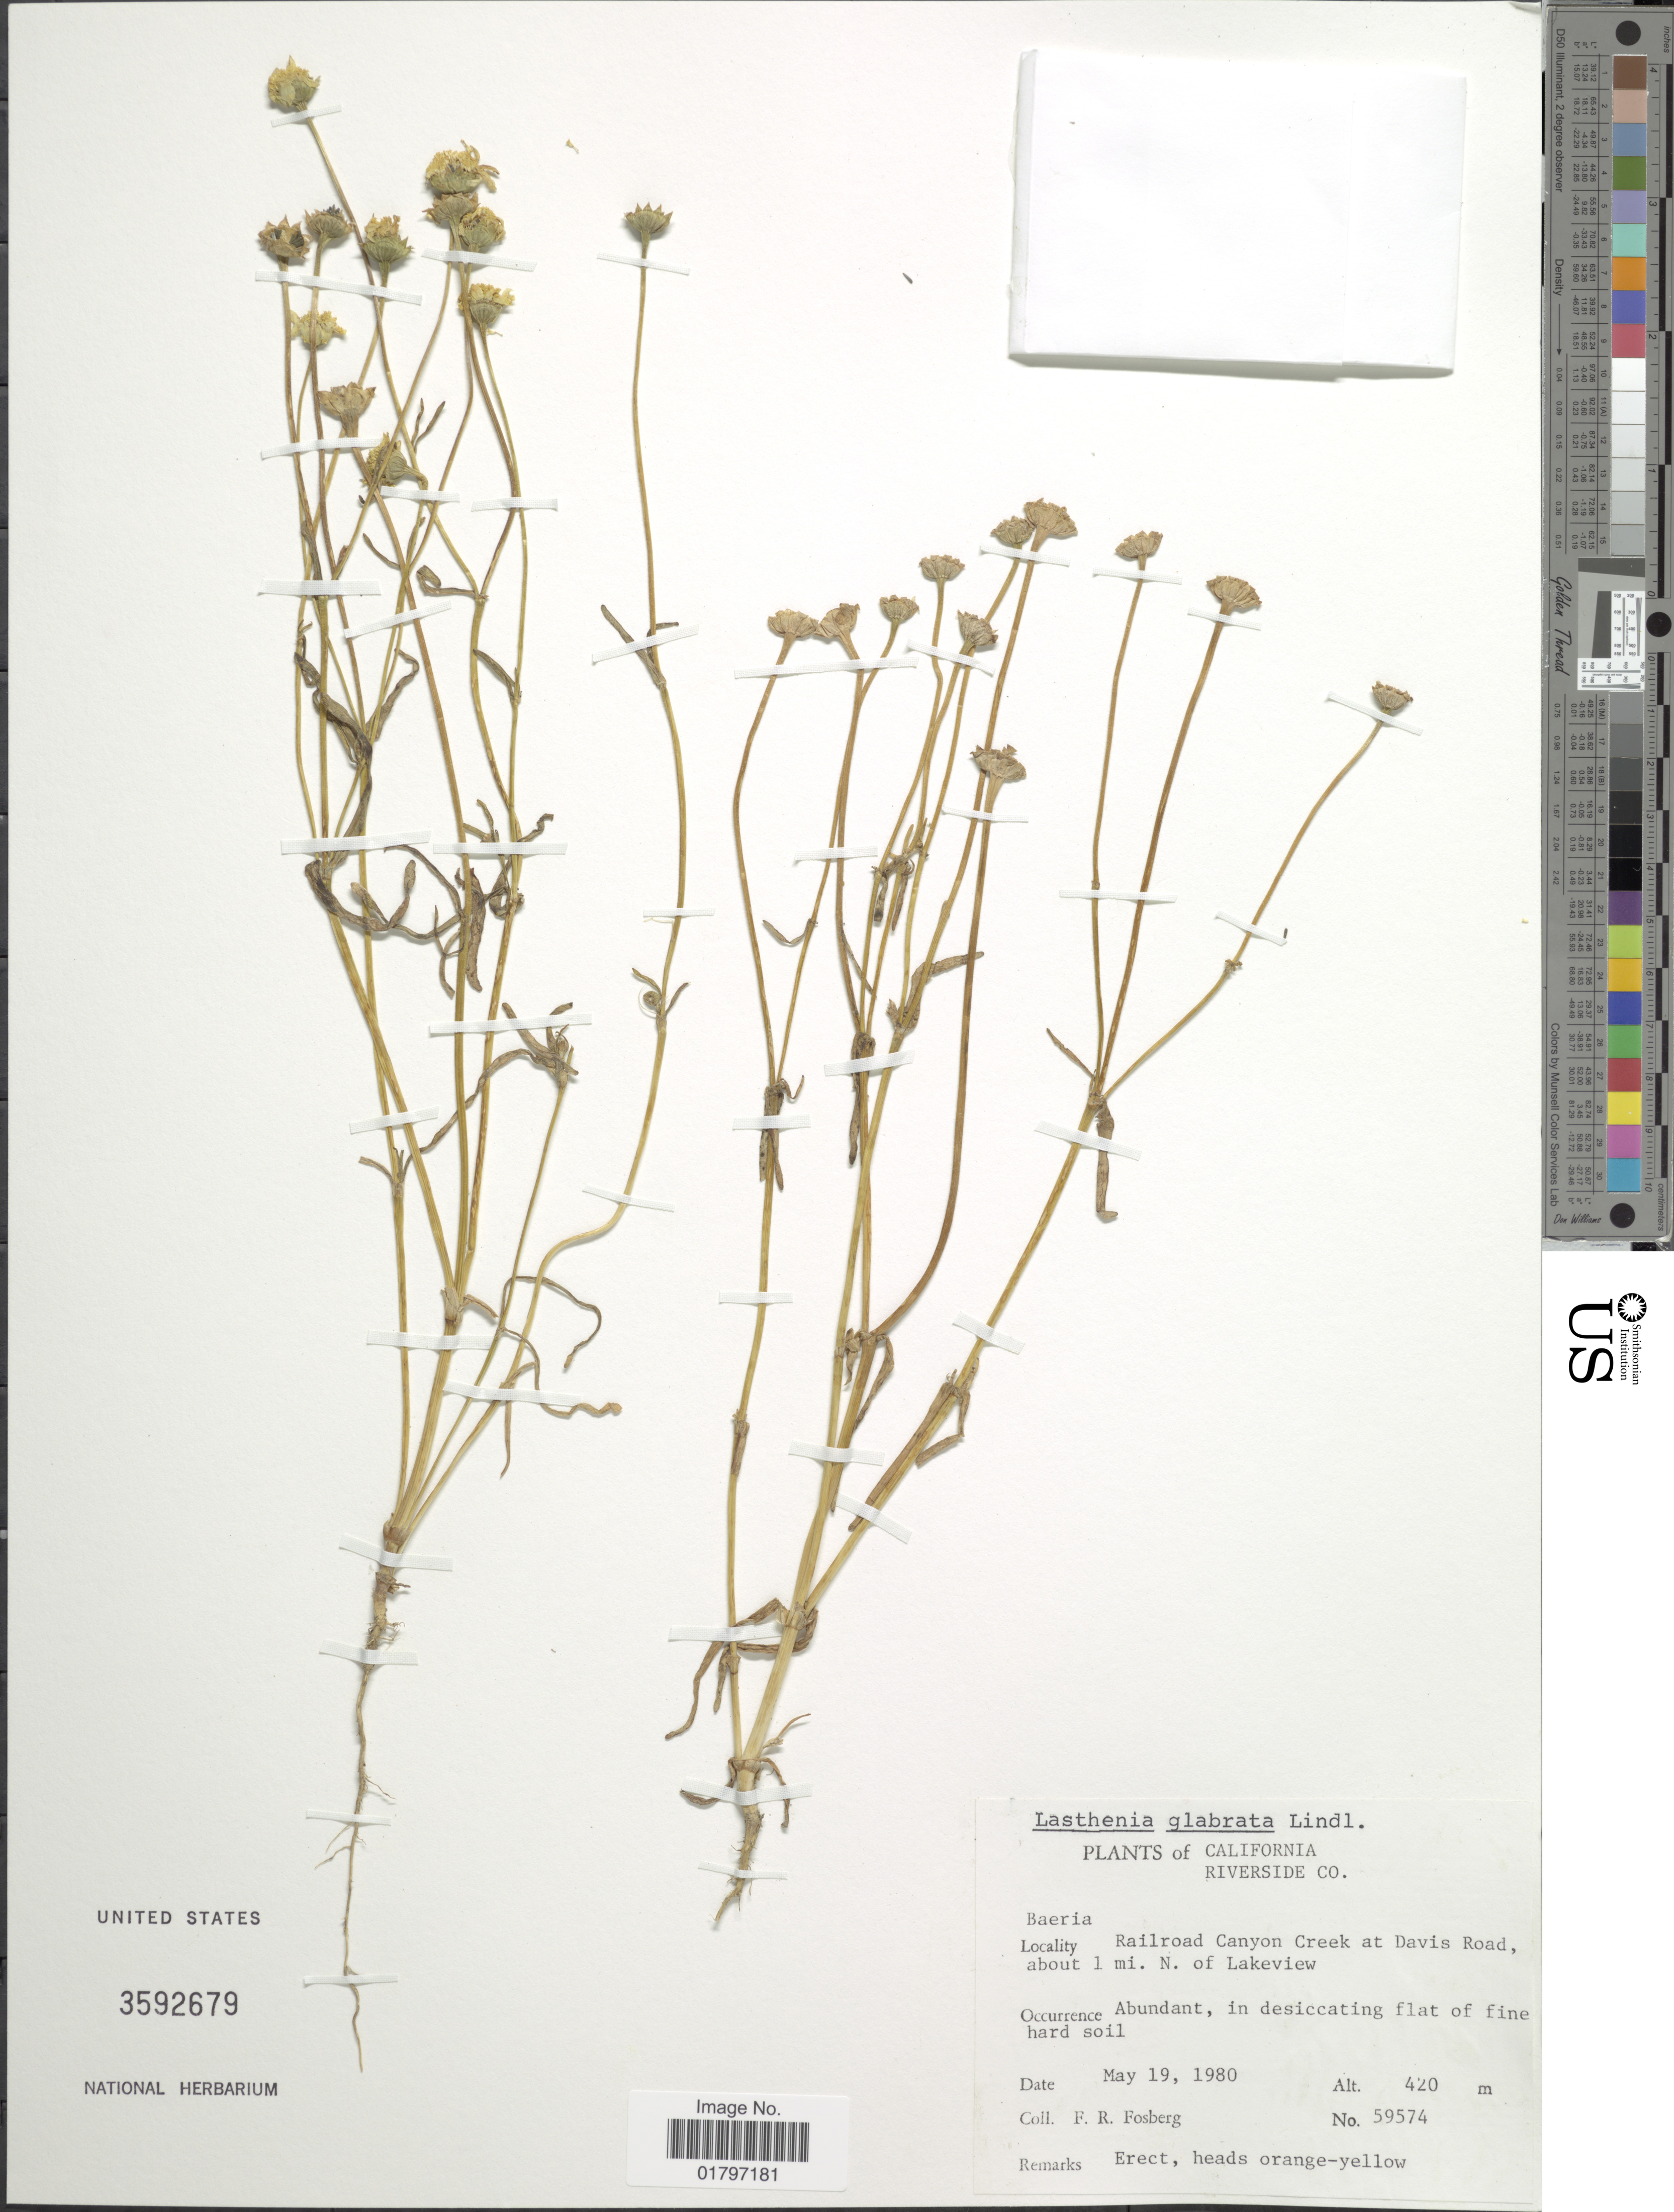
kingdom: Plantae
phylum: Tracheophyta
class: Magnoliopsida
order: Asterales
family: Asteraceae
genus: Lasthenia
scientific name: Lasthenia glabrata subsp. glabrata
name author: Lindl.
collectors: F. R. Fosberg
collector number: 59574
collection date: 1980-05-19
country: United States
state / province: California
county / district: Riverside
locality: Riverside Co. Railroad Canyon Creek at Davis Road, about 1 mi. N. of Lakeview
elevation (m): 420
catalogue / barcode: US 3592679